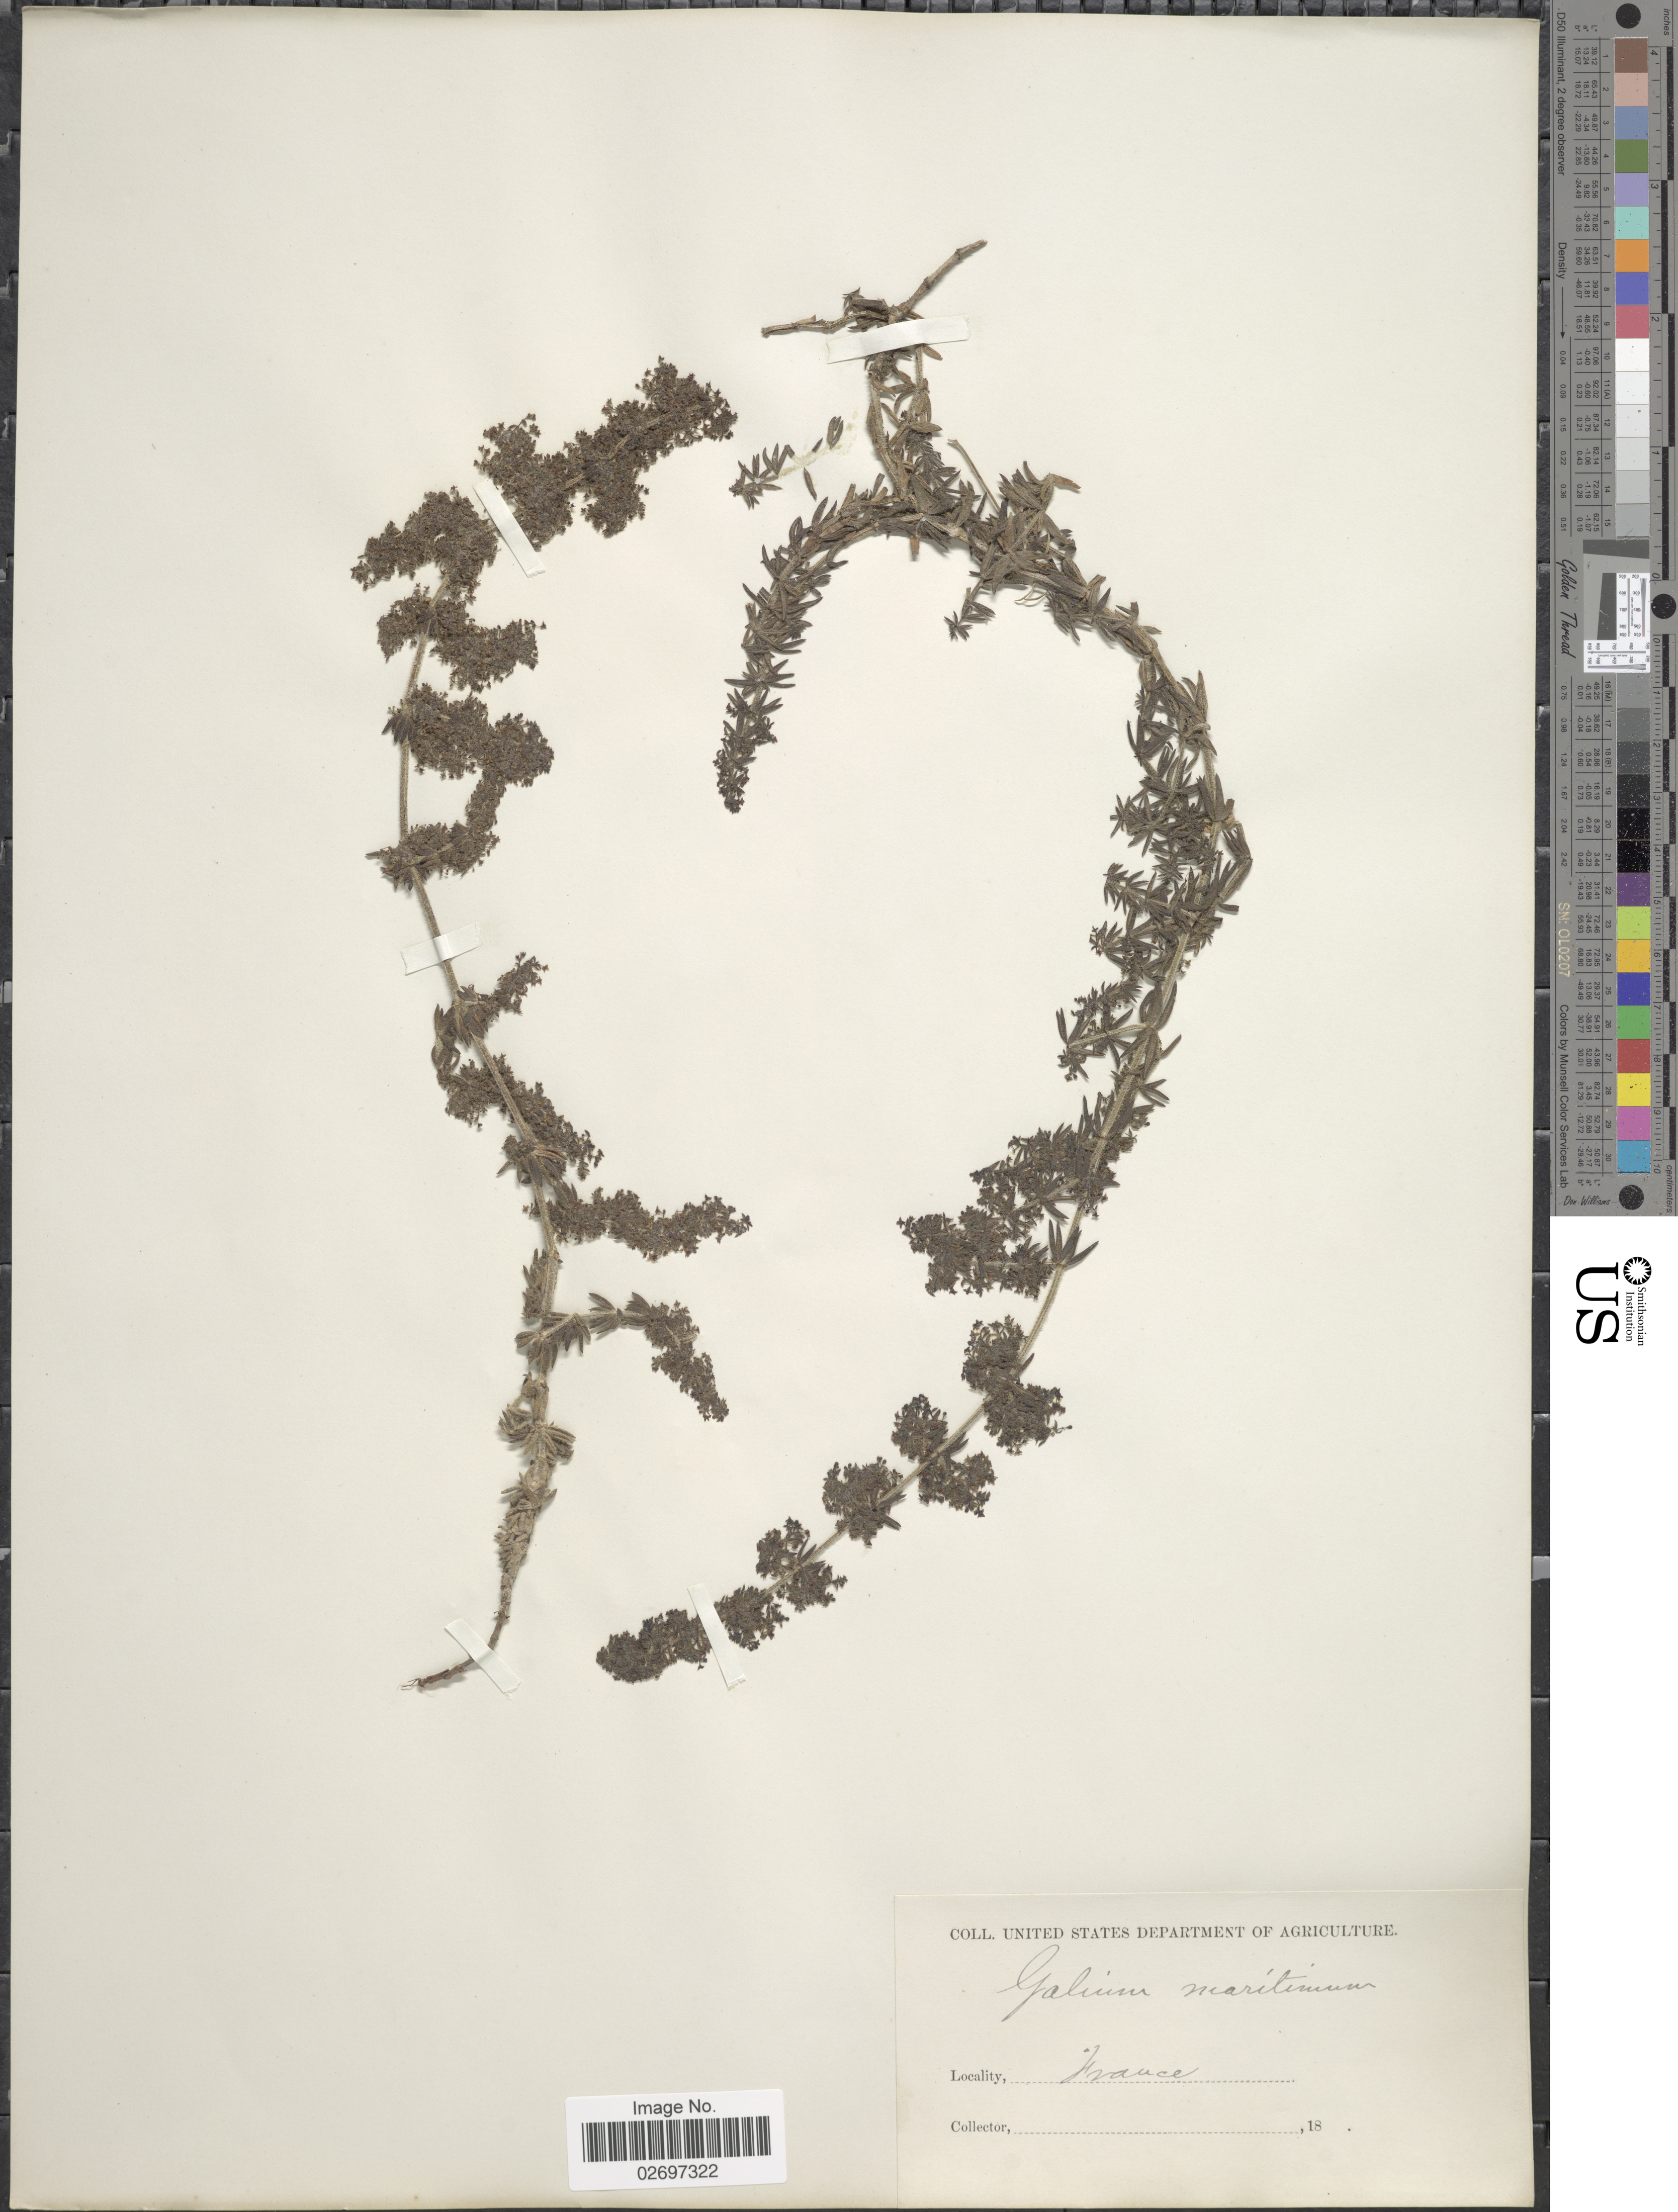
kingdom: Plantae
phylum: Tracheophyta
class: Magnoliopsida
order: Gentianales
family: Rubiaceae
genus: Galium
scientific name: Galium maritimum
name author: L.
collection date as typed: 18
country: France